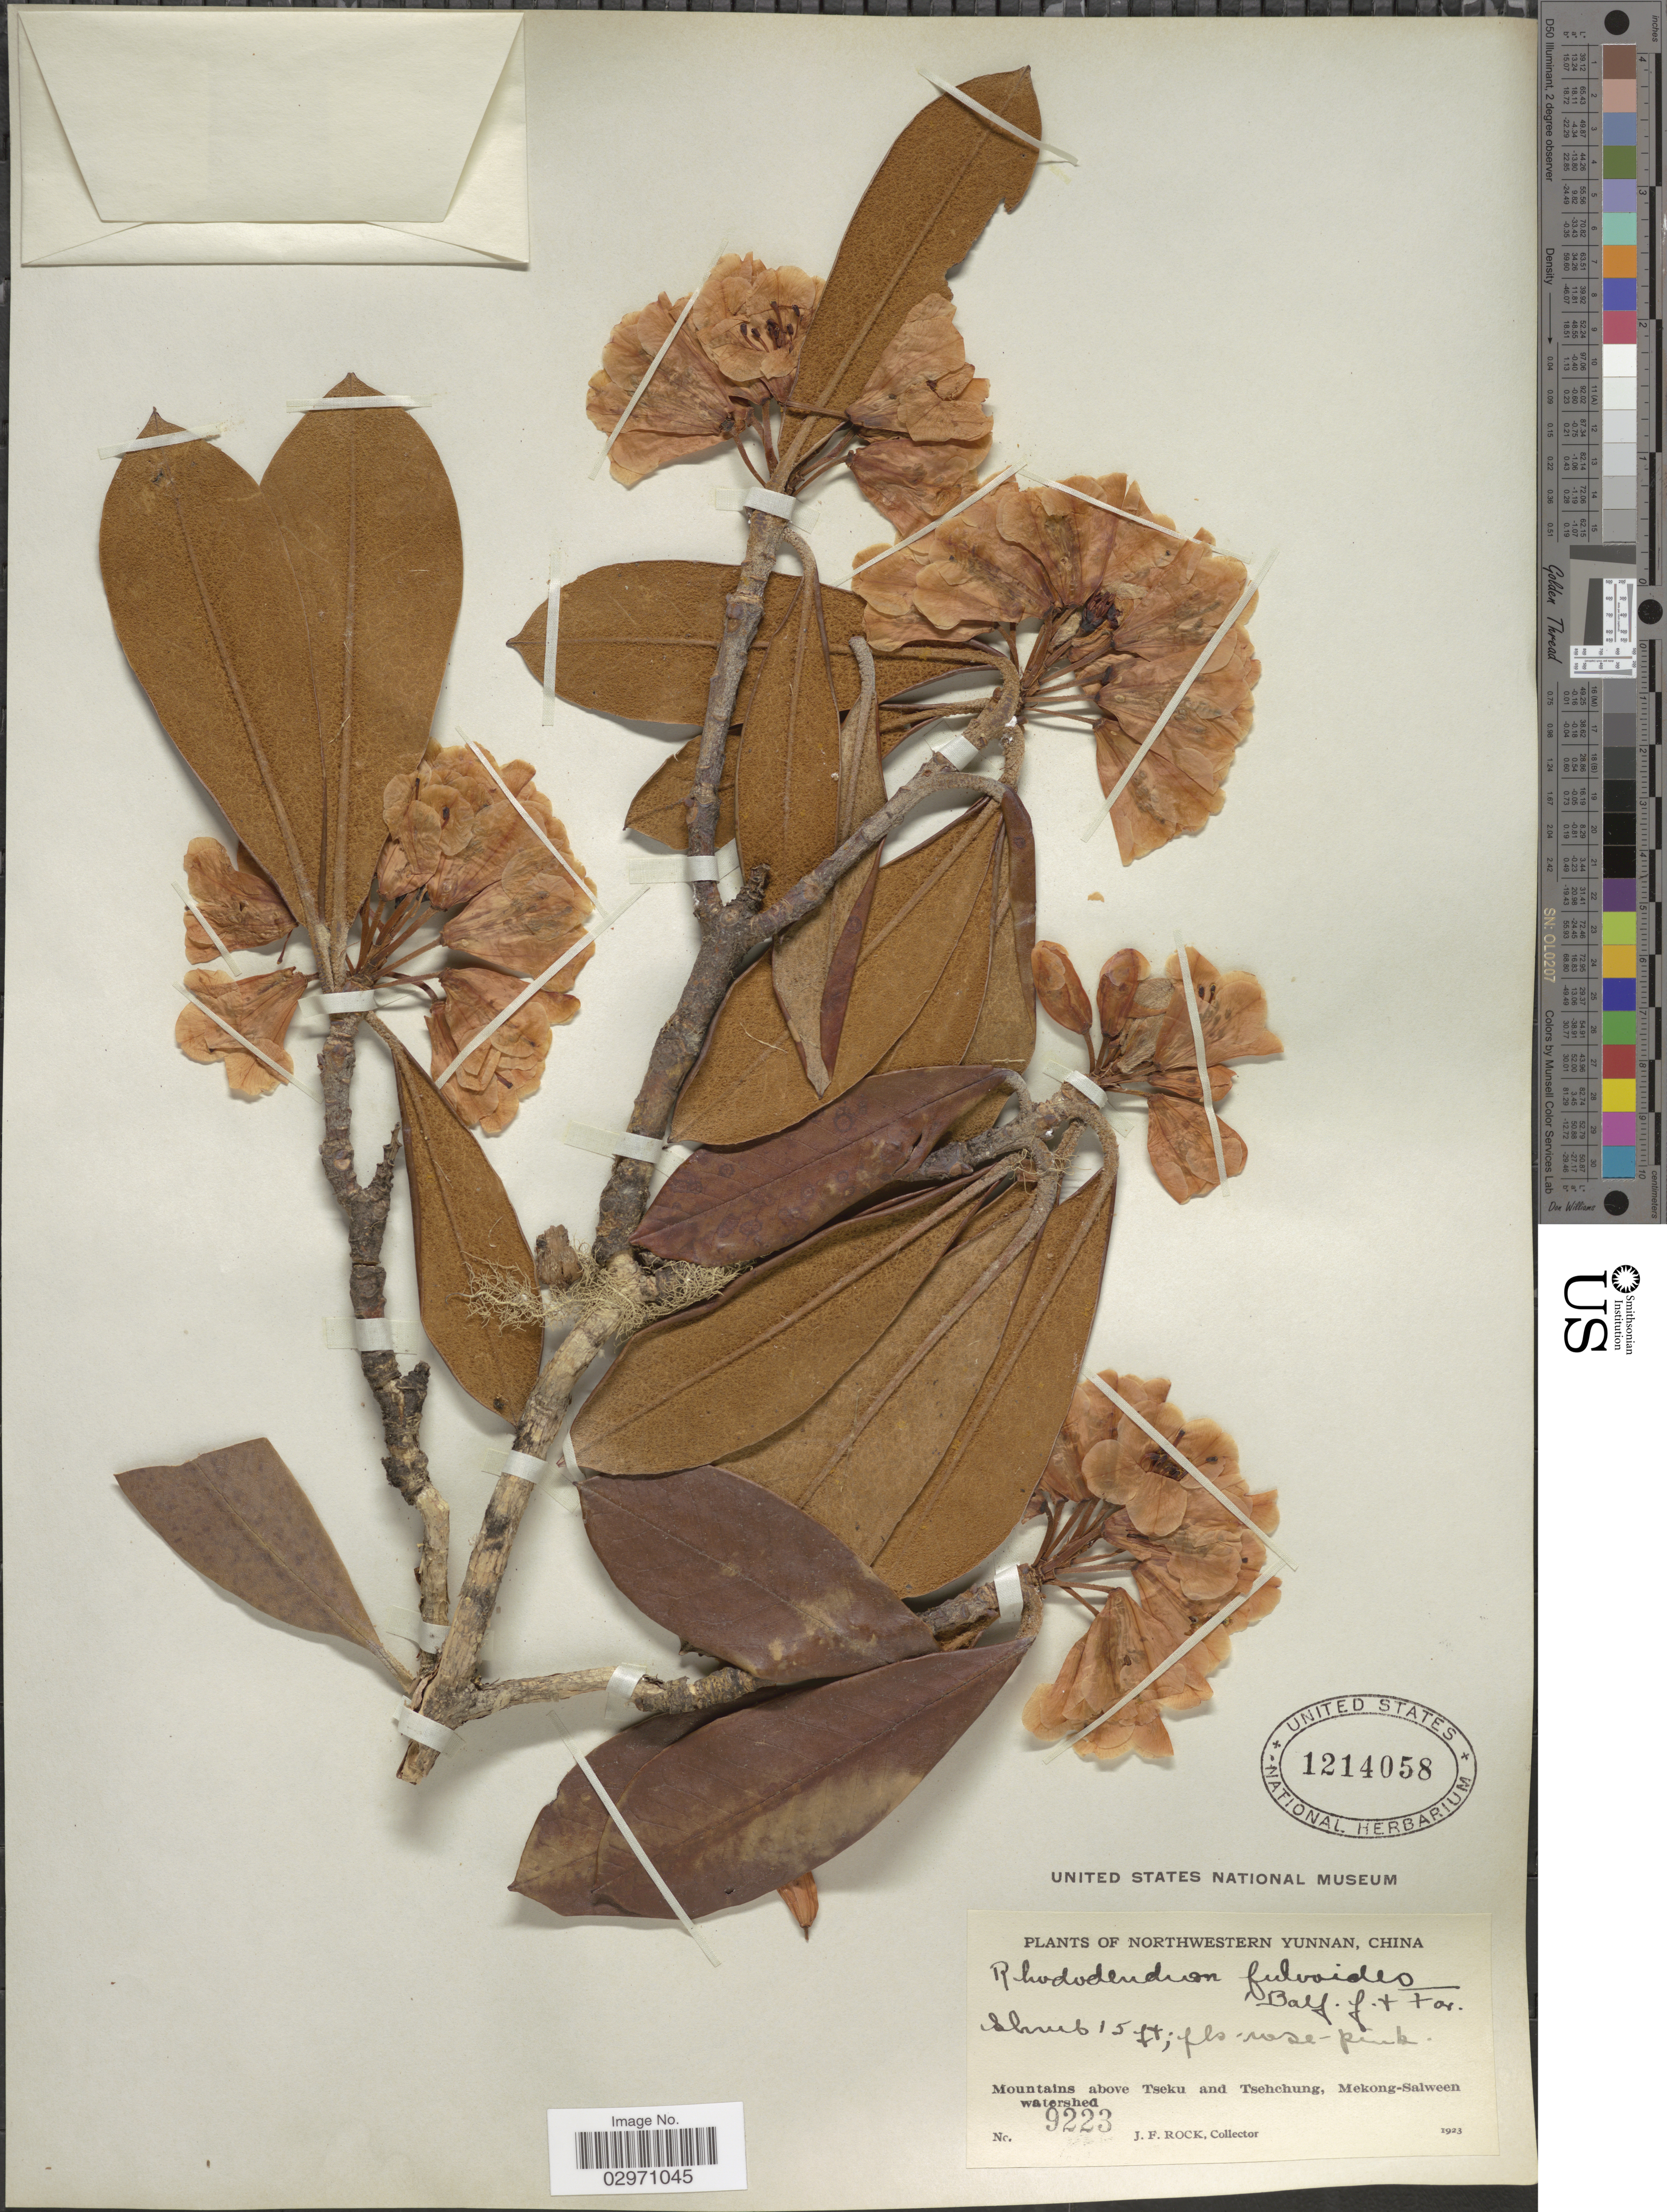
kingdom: Plantae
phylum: Tracheophyta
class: Magnoliopsida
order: Ericales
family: Ericaceae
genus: Rhododendron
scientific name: Rhododendron fulvoides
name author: Balf. f. & Forrest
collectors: J. Rock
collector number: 9223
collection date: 1923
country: China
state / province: Yunnan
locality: Northwestern Yunnan. Mountains above Tseku and Tsehchung, Mekong-Salween watershed.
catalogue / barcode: US 1214058